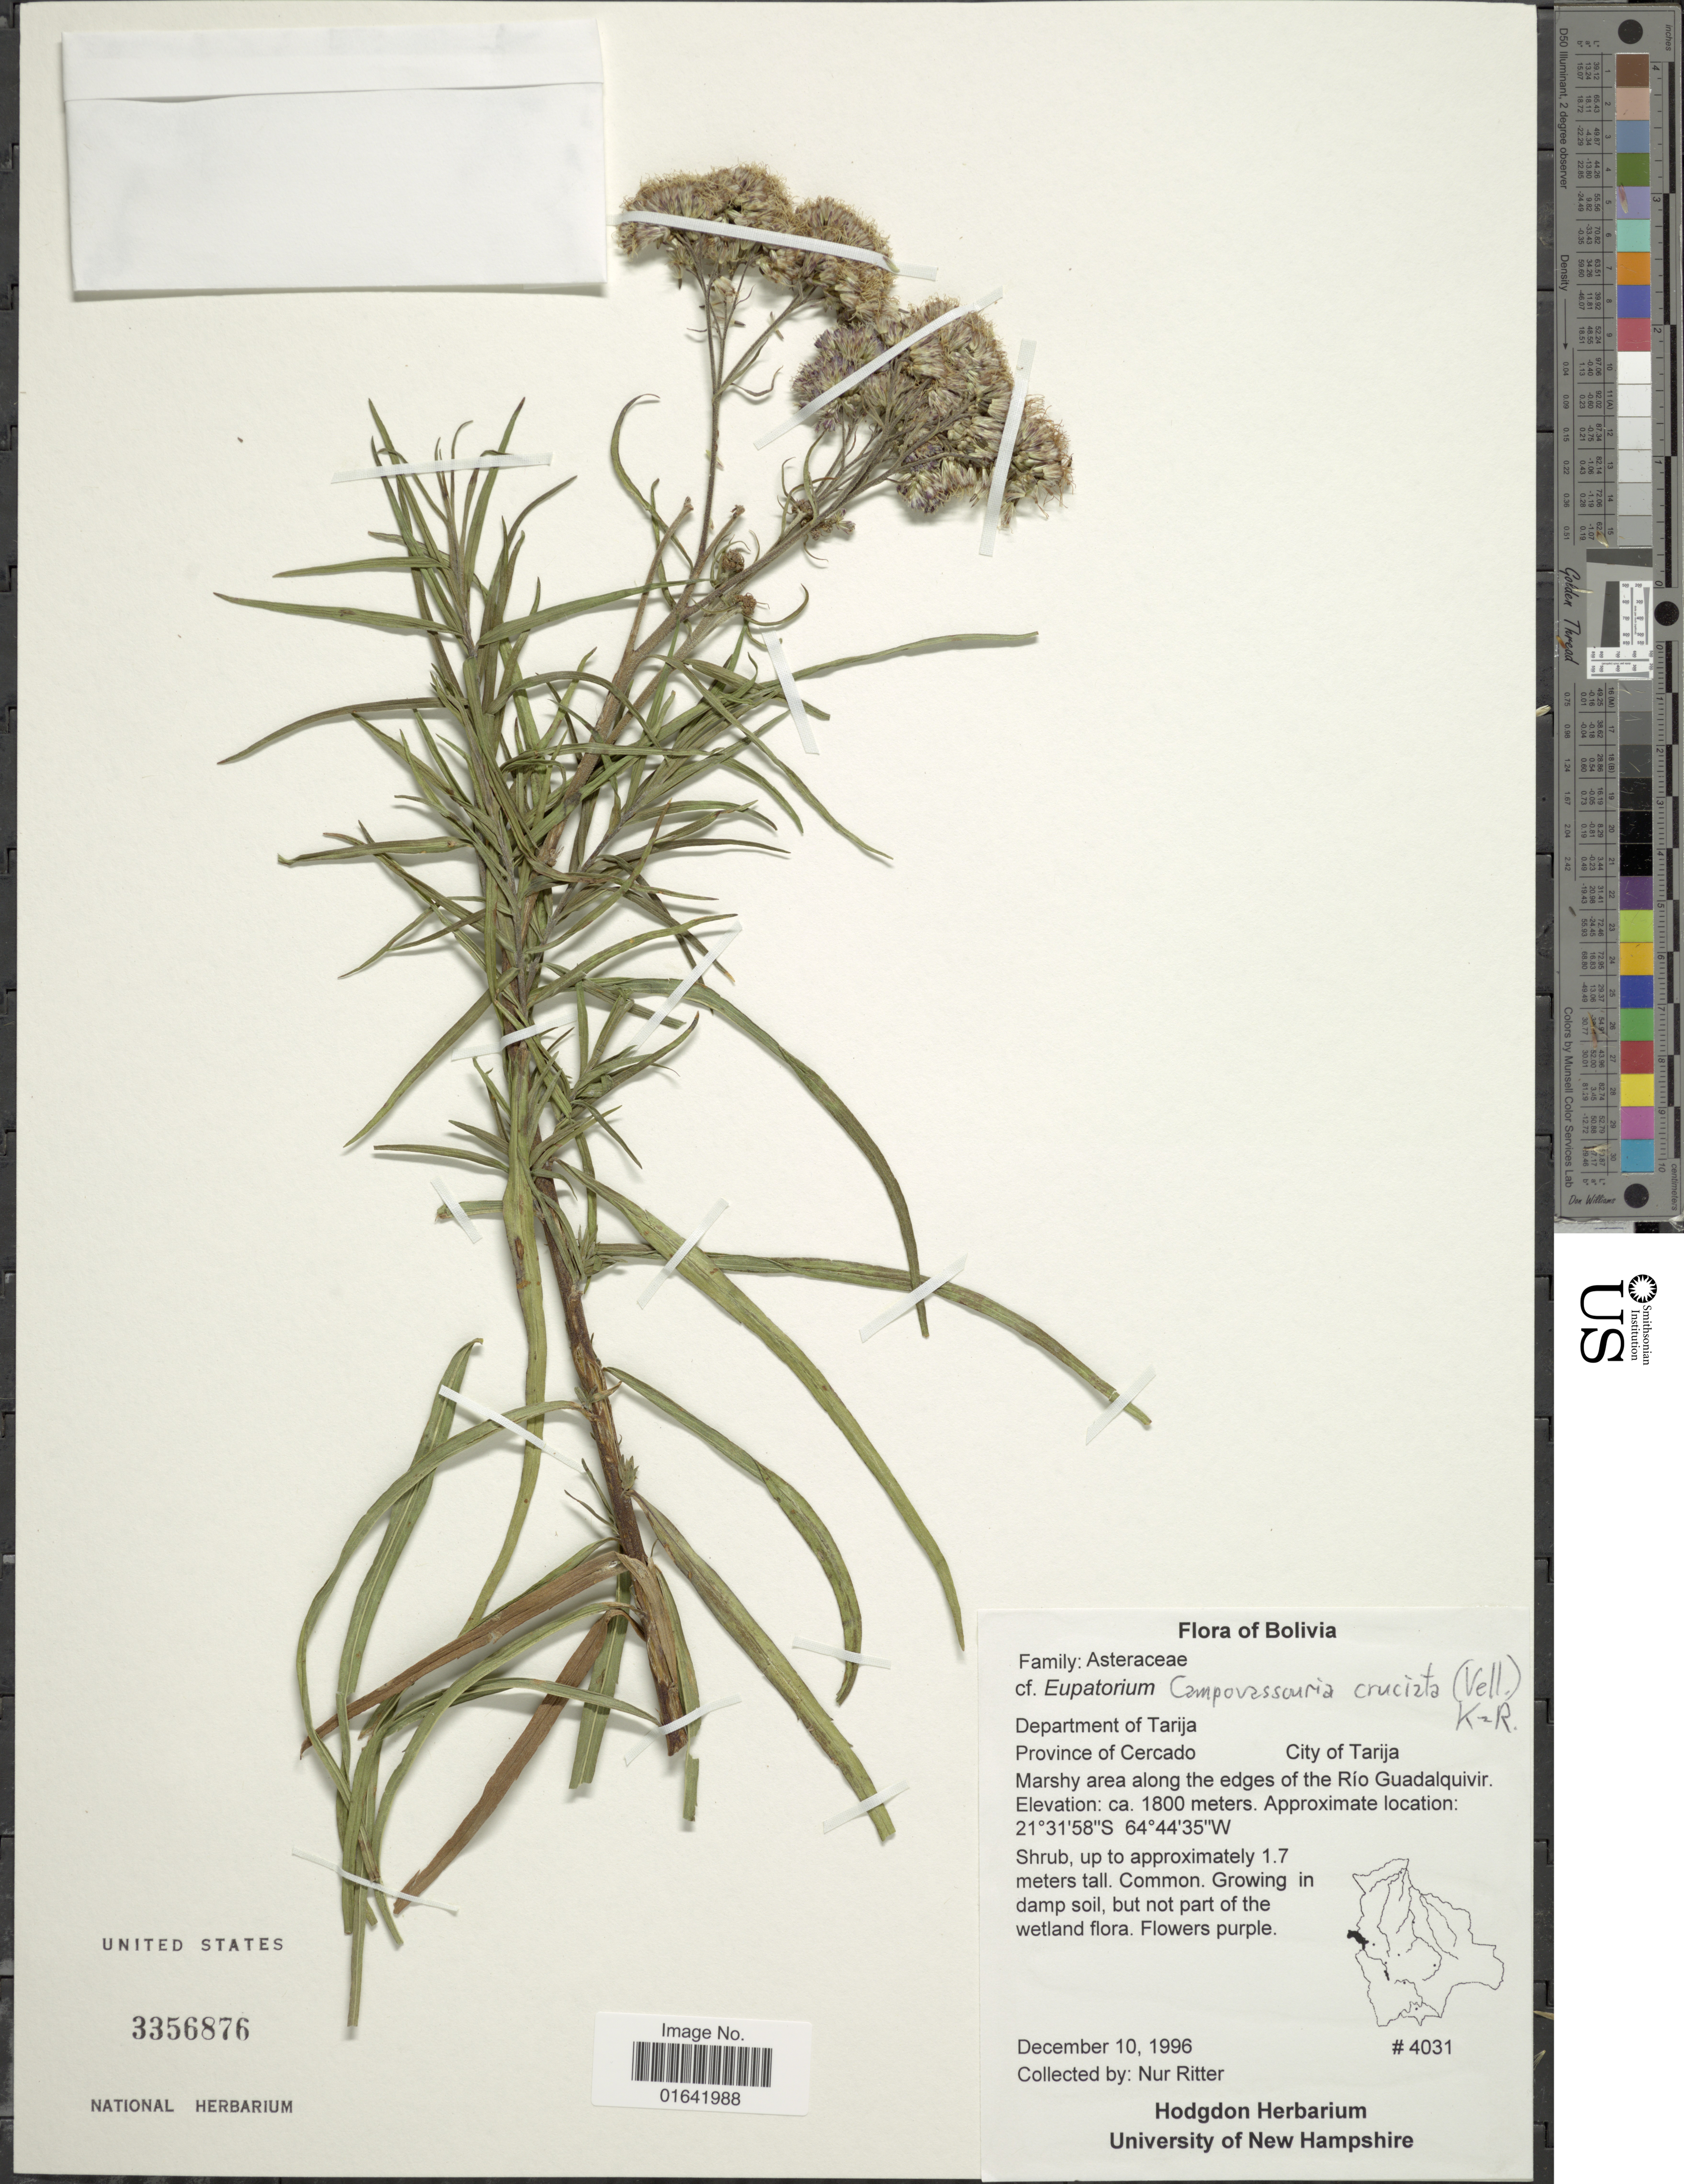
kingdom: Plantae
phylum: Tracheophyta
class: Magnoliopsida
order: Asterales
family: Asteraceae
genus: Campovassouria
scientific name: Campovassouria bupleurifolia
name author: (DC.) R.M. King & H. Rob.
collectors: N. Ritter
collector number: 4031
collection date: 1996-12-10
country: Bolivia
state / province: Tarija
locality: Province of Cercado, City of Tarija, marshy area along the edges of the Rio Guadalquivir.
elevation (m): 1800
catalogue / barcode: US 3356876